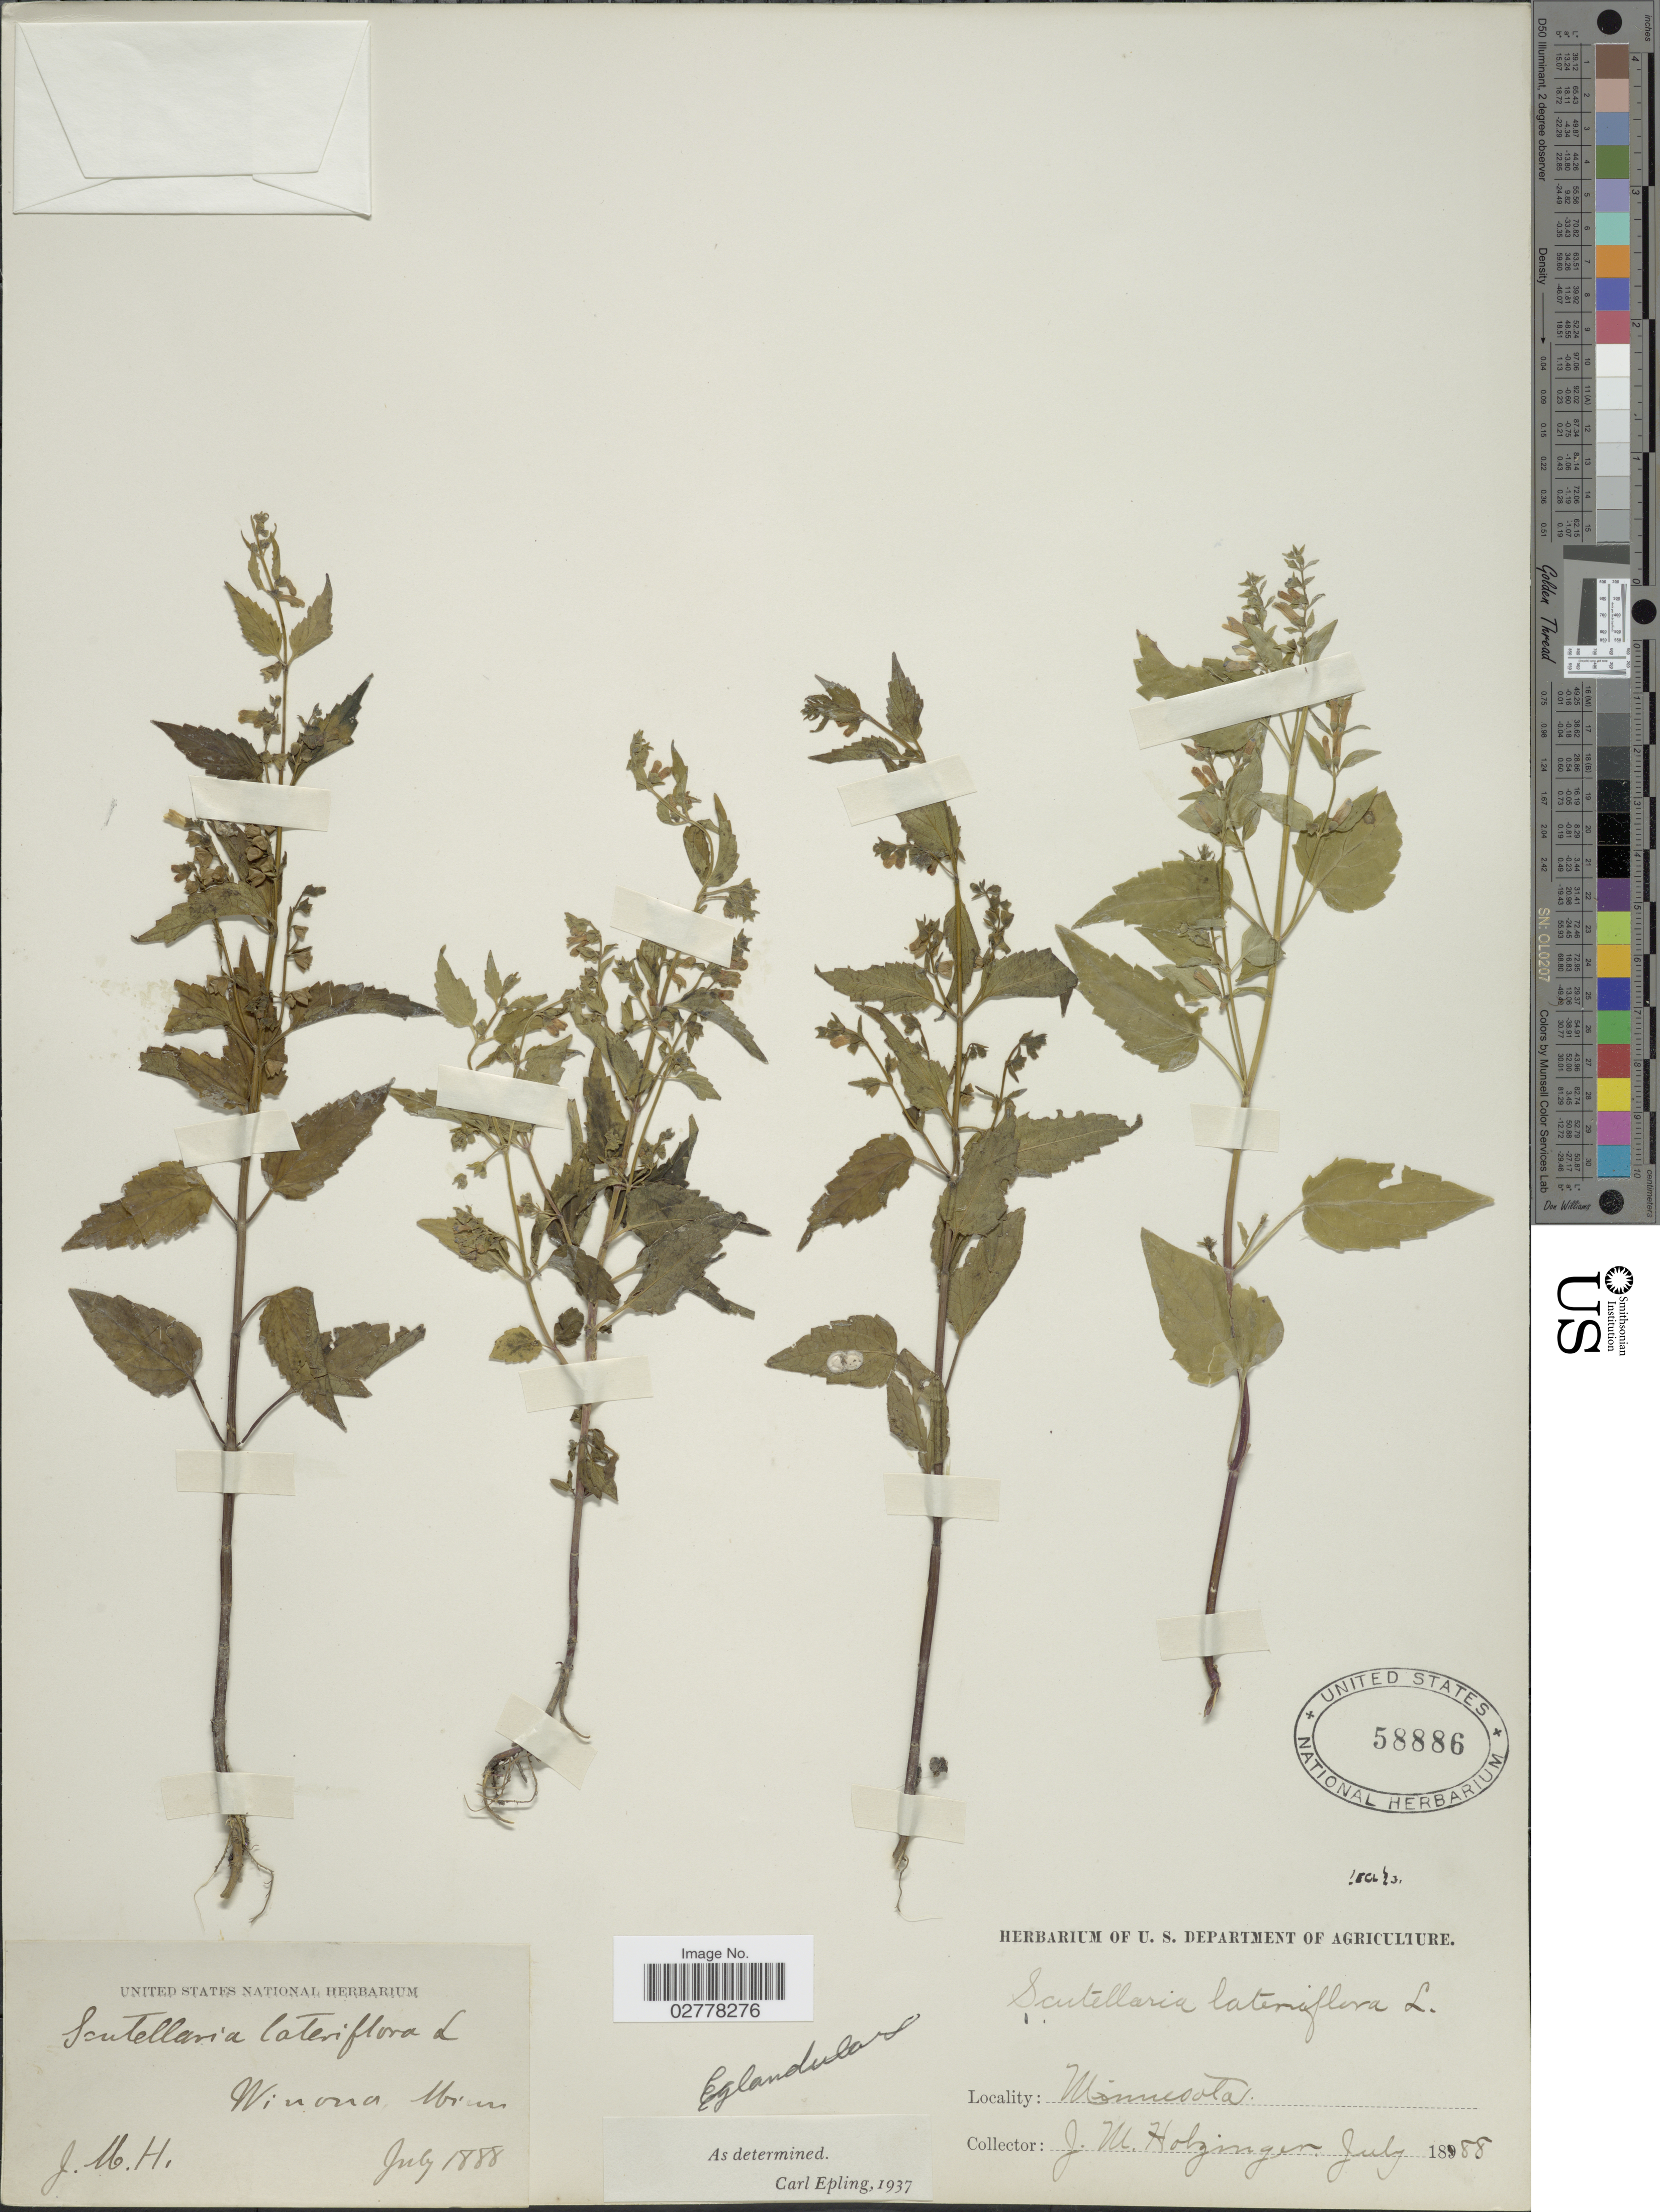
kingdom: Plantae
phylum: Tracheophyta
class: Magnoliopsida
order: Lamiales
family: Lamiaceae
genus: Scutellaria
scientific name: Scutellaria lateriflora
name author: L.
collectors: J. M. Holzinger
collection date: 1888-07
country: United States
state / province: Minnesota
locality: Winona.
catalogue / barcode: US 58886